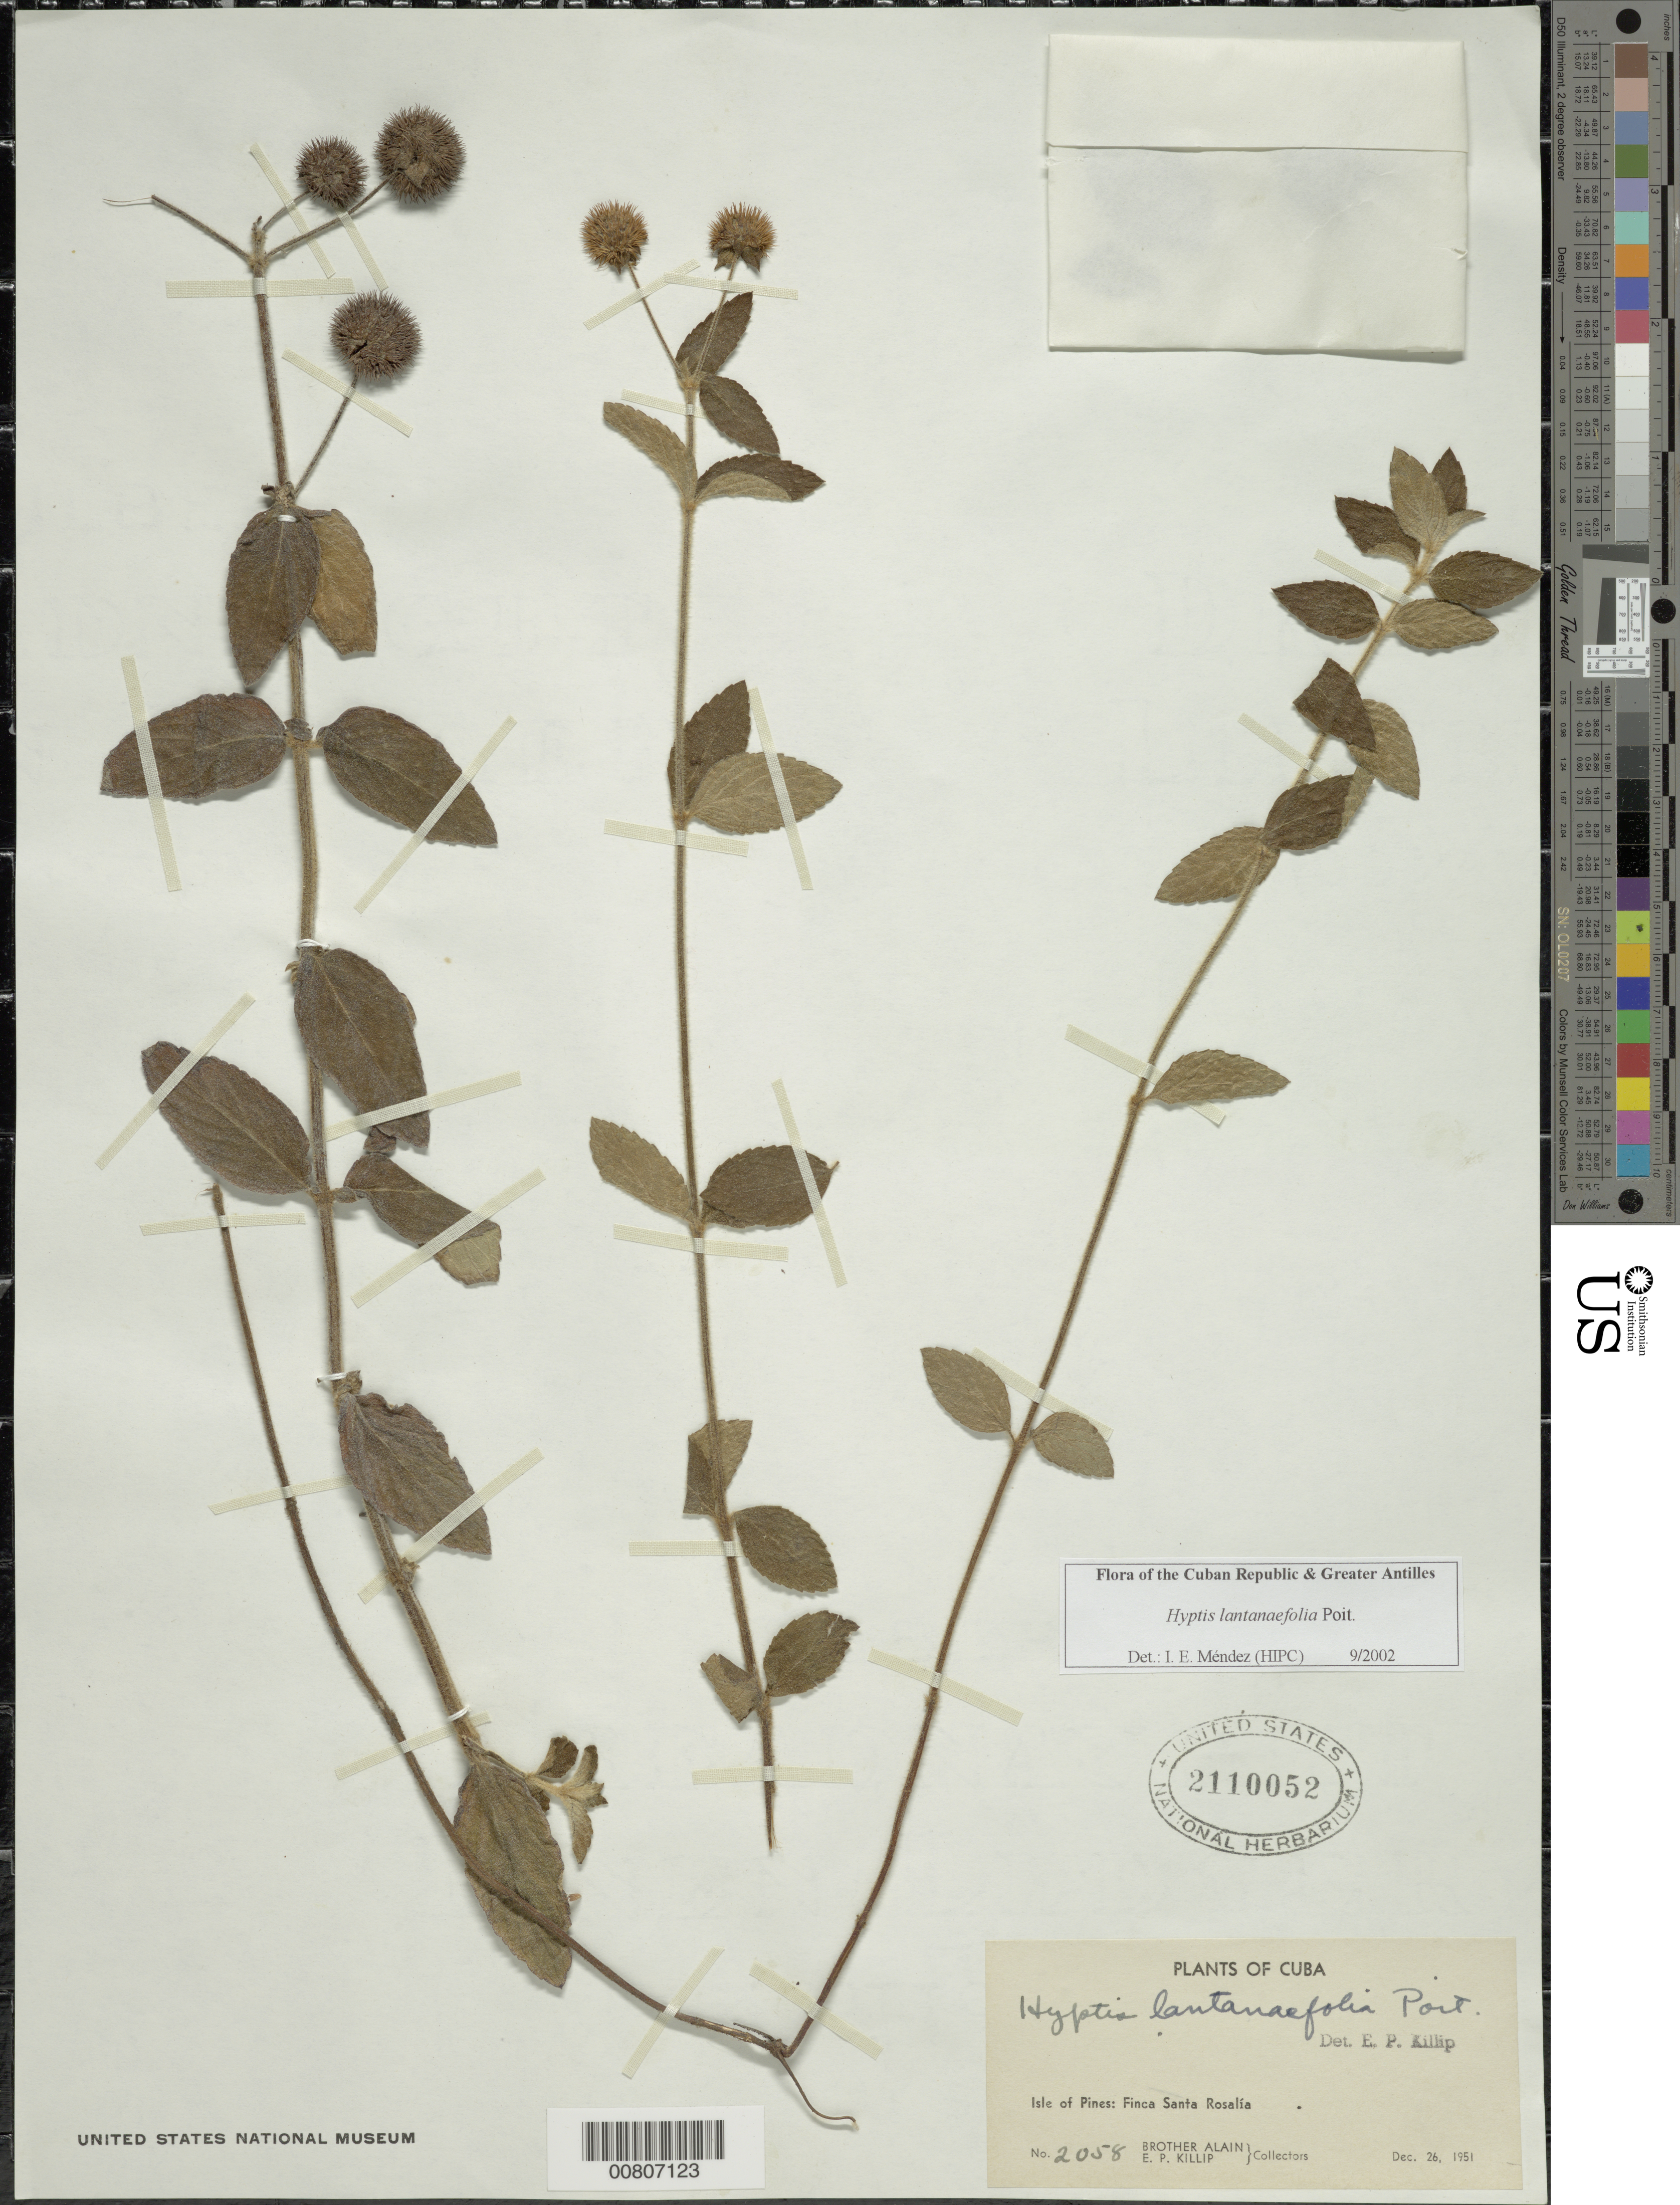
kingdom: Plantae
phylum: Tracheophyta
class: Magnoliopsida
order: Lamiales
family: Lamiaceae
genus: Hyptis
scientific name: Hyptis lantanifolia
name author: Poit.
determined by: Méndez, Isidro E., (HIPC)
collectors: A. H. Liogier & E. P. Killip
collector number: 2058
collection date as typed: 26 Dec 1951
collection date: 1951-12-26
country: Cuba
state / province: Isla de la Juventud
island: Isla de la Juventud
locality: Isle of Pines, Finca Santa Bosalía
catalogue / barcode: US 2110052